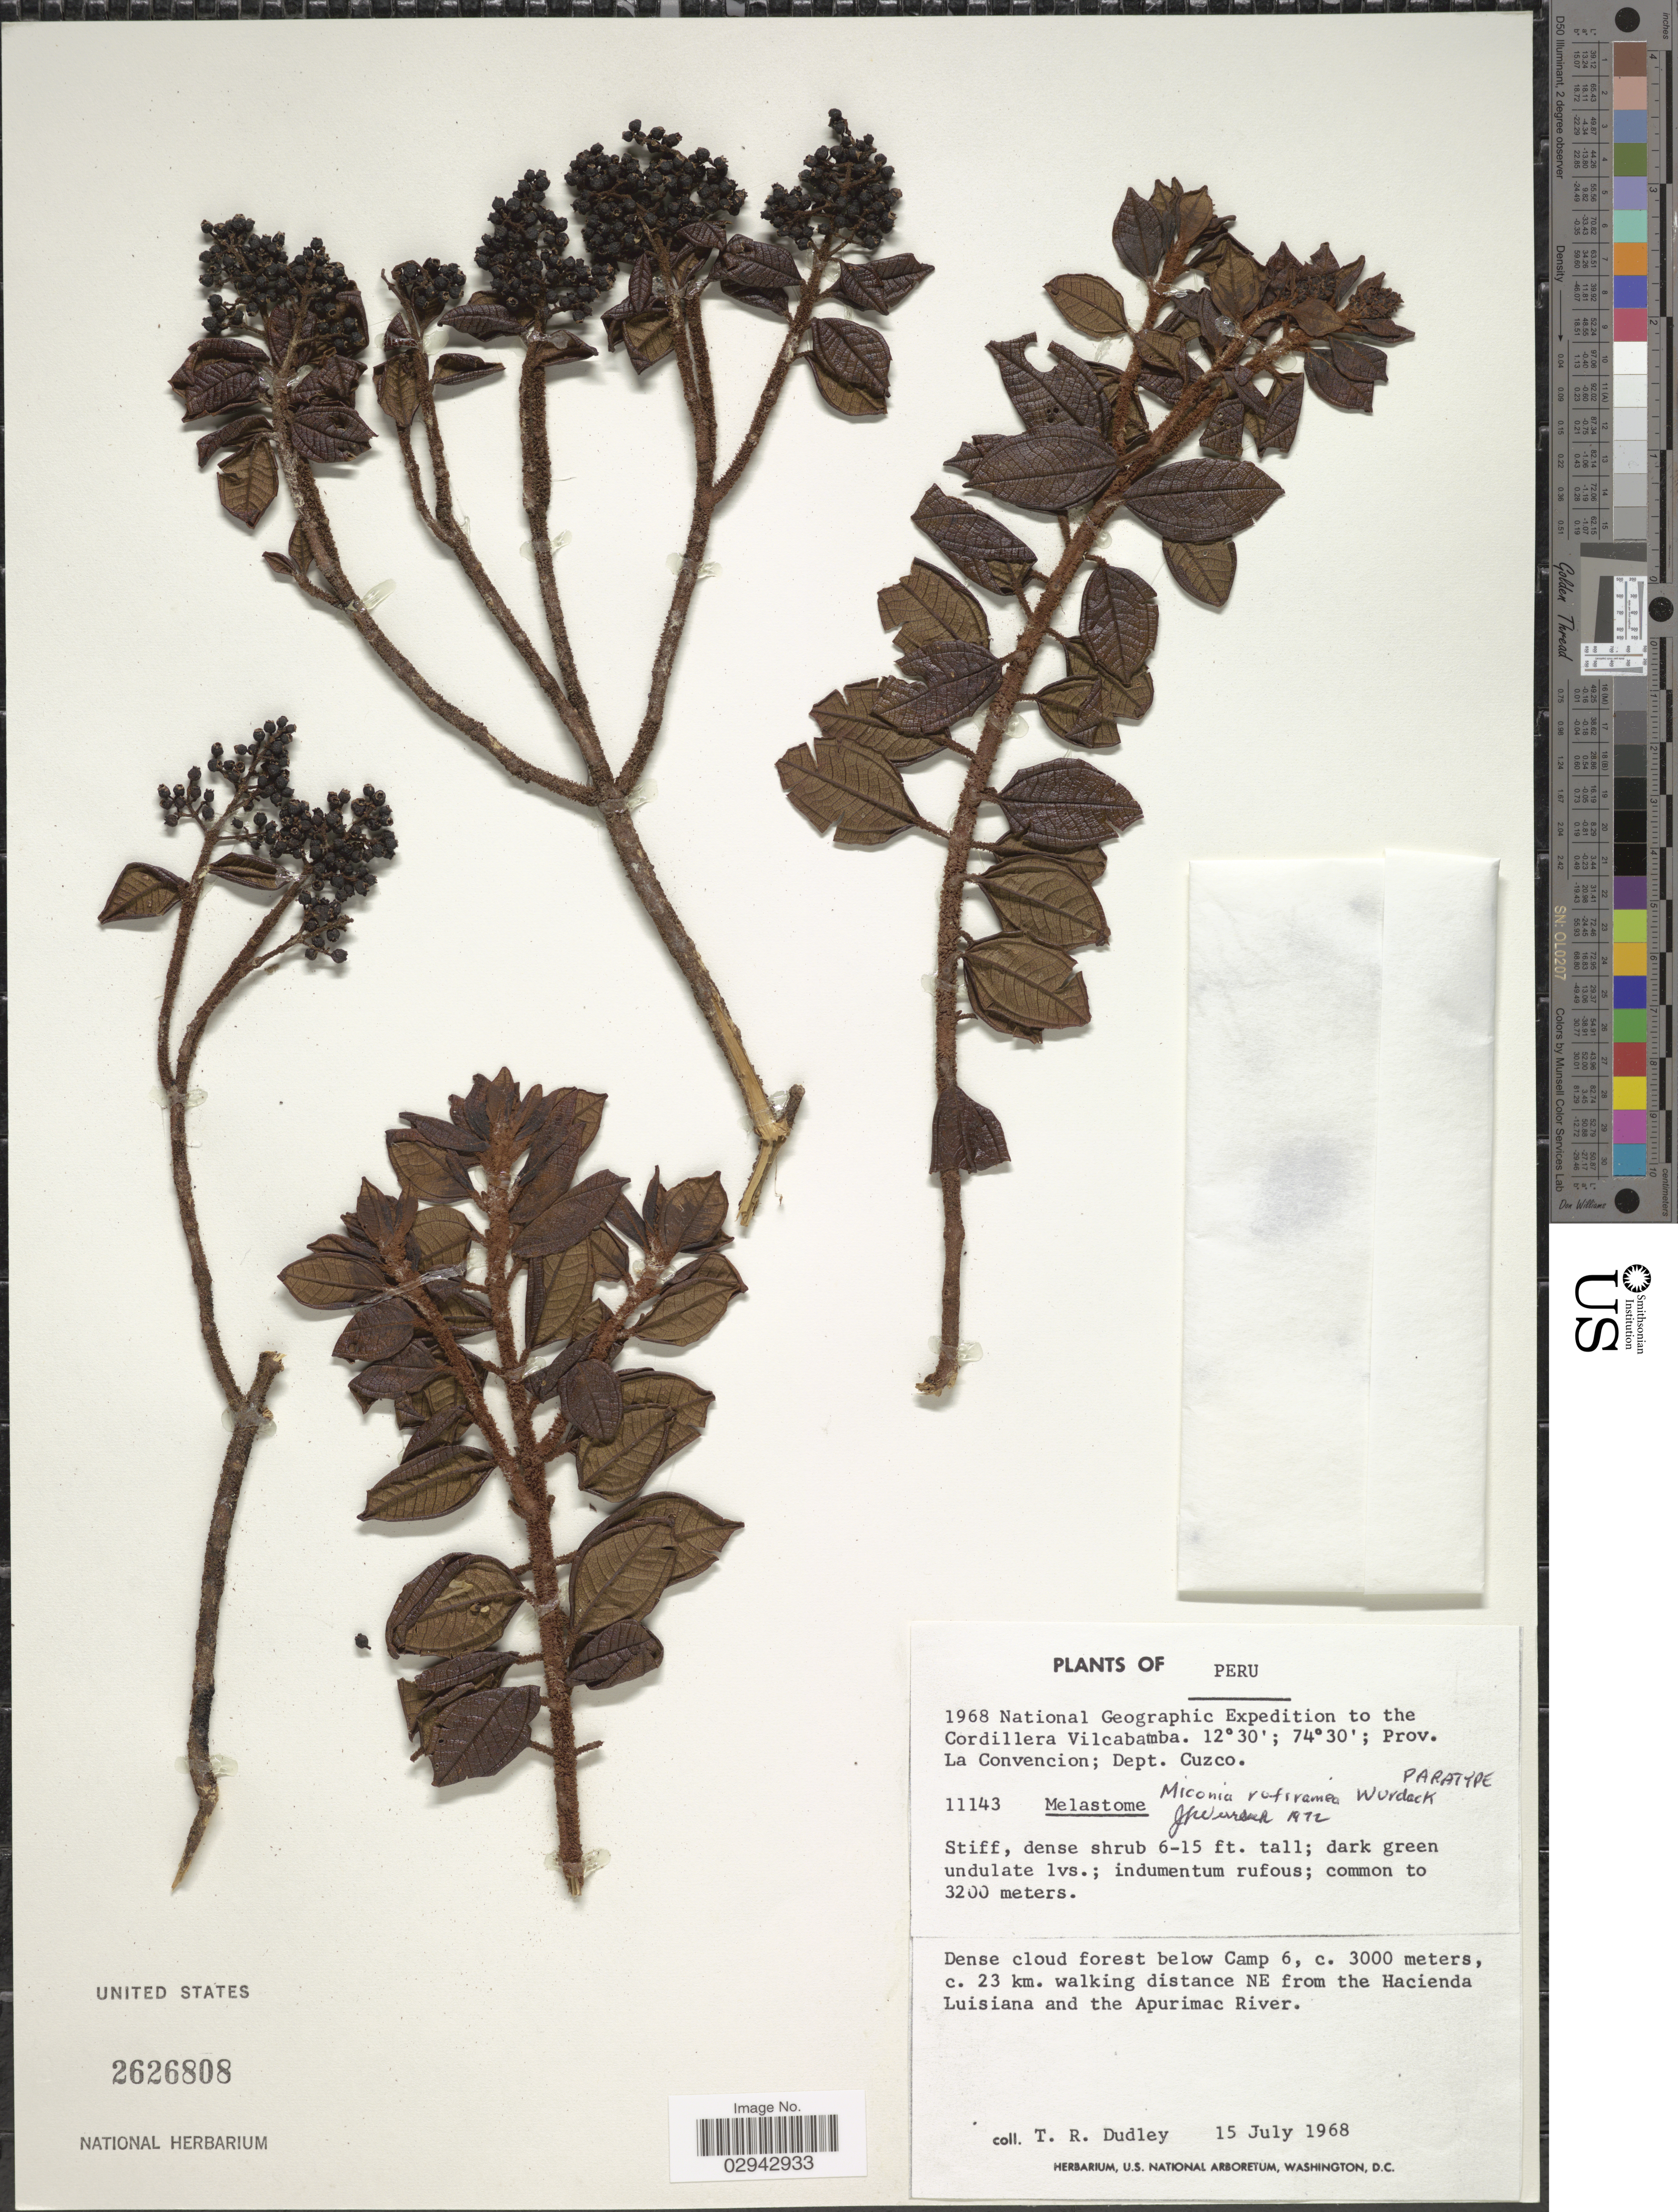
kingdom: Plantae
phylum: Tracheophyta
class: Magnoliopsida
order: Myrtales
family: Melastomataceae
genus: Miconia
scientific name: Miconia rufiramea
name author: Wurdack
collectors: T. R. Dudley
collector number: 11143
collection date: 1968-07-15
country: Peru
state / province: Cusco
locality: Cordillera Vilcabamba. Prov. La Convencion; Dept. Cuzco. Below Camp 6, c. 23 km. walking distance NE from the Hacienda Luisiana and the Apurimac River.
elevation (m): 3000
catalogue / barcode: US 2626808